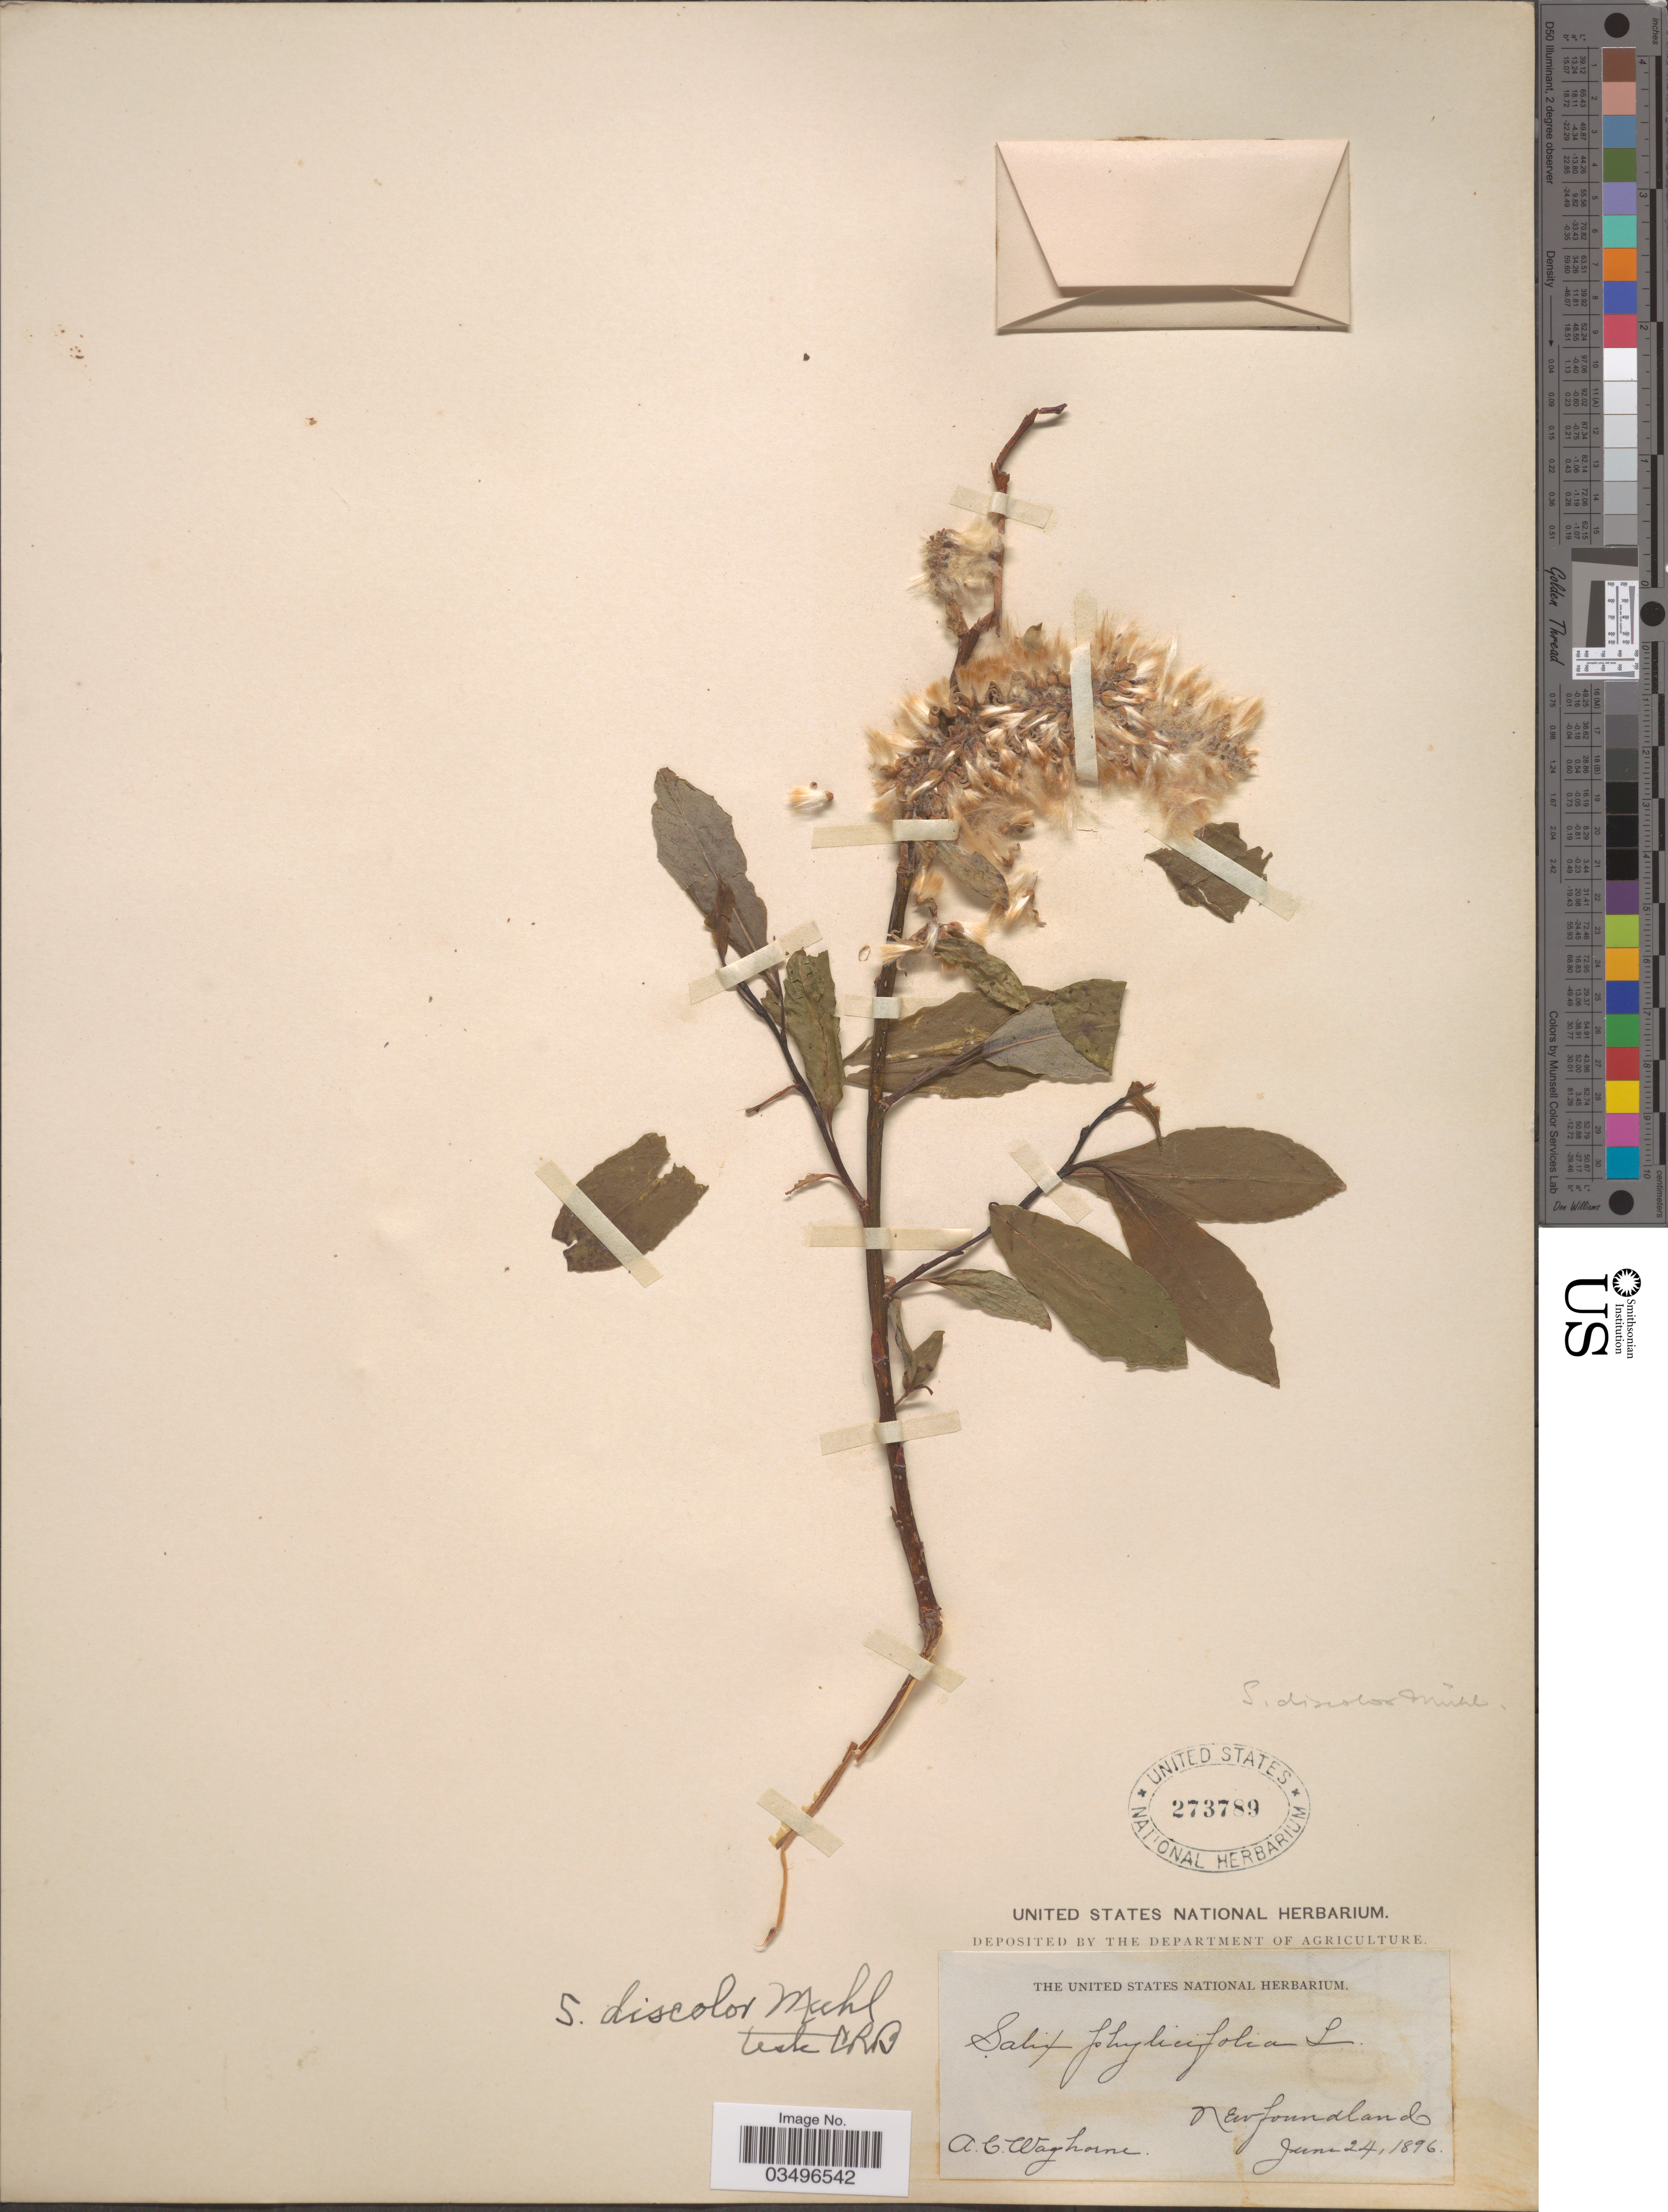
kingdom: Plantae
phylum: Tracheophyta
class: Magnoliopsida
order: Malpighiales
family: Salicaceae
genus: Salix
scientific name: Salix discolor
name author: Muhl.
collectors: A. Waghorne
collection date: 1896-06-24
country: Canada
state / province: Newfoundland and Labrador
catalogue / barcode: US 273789